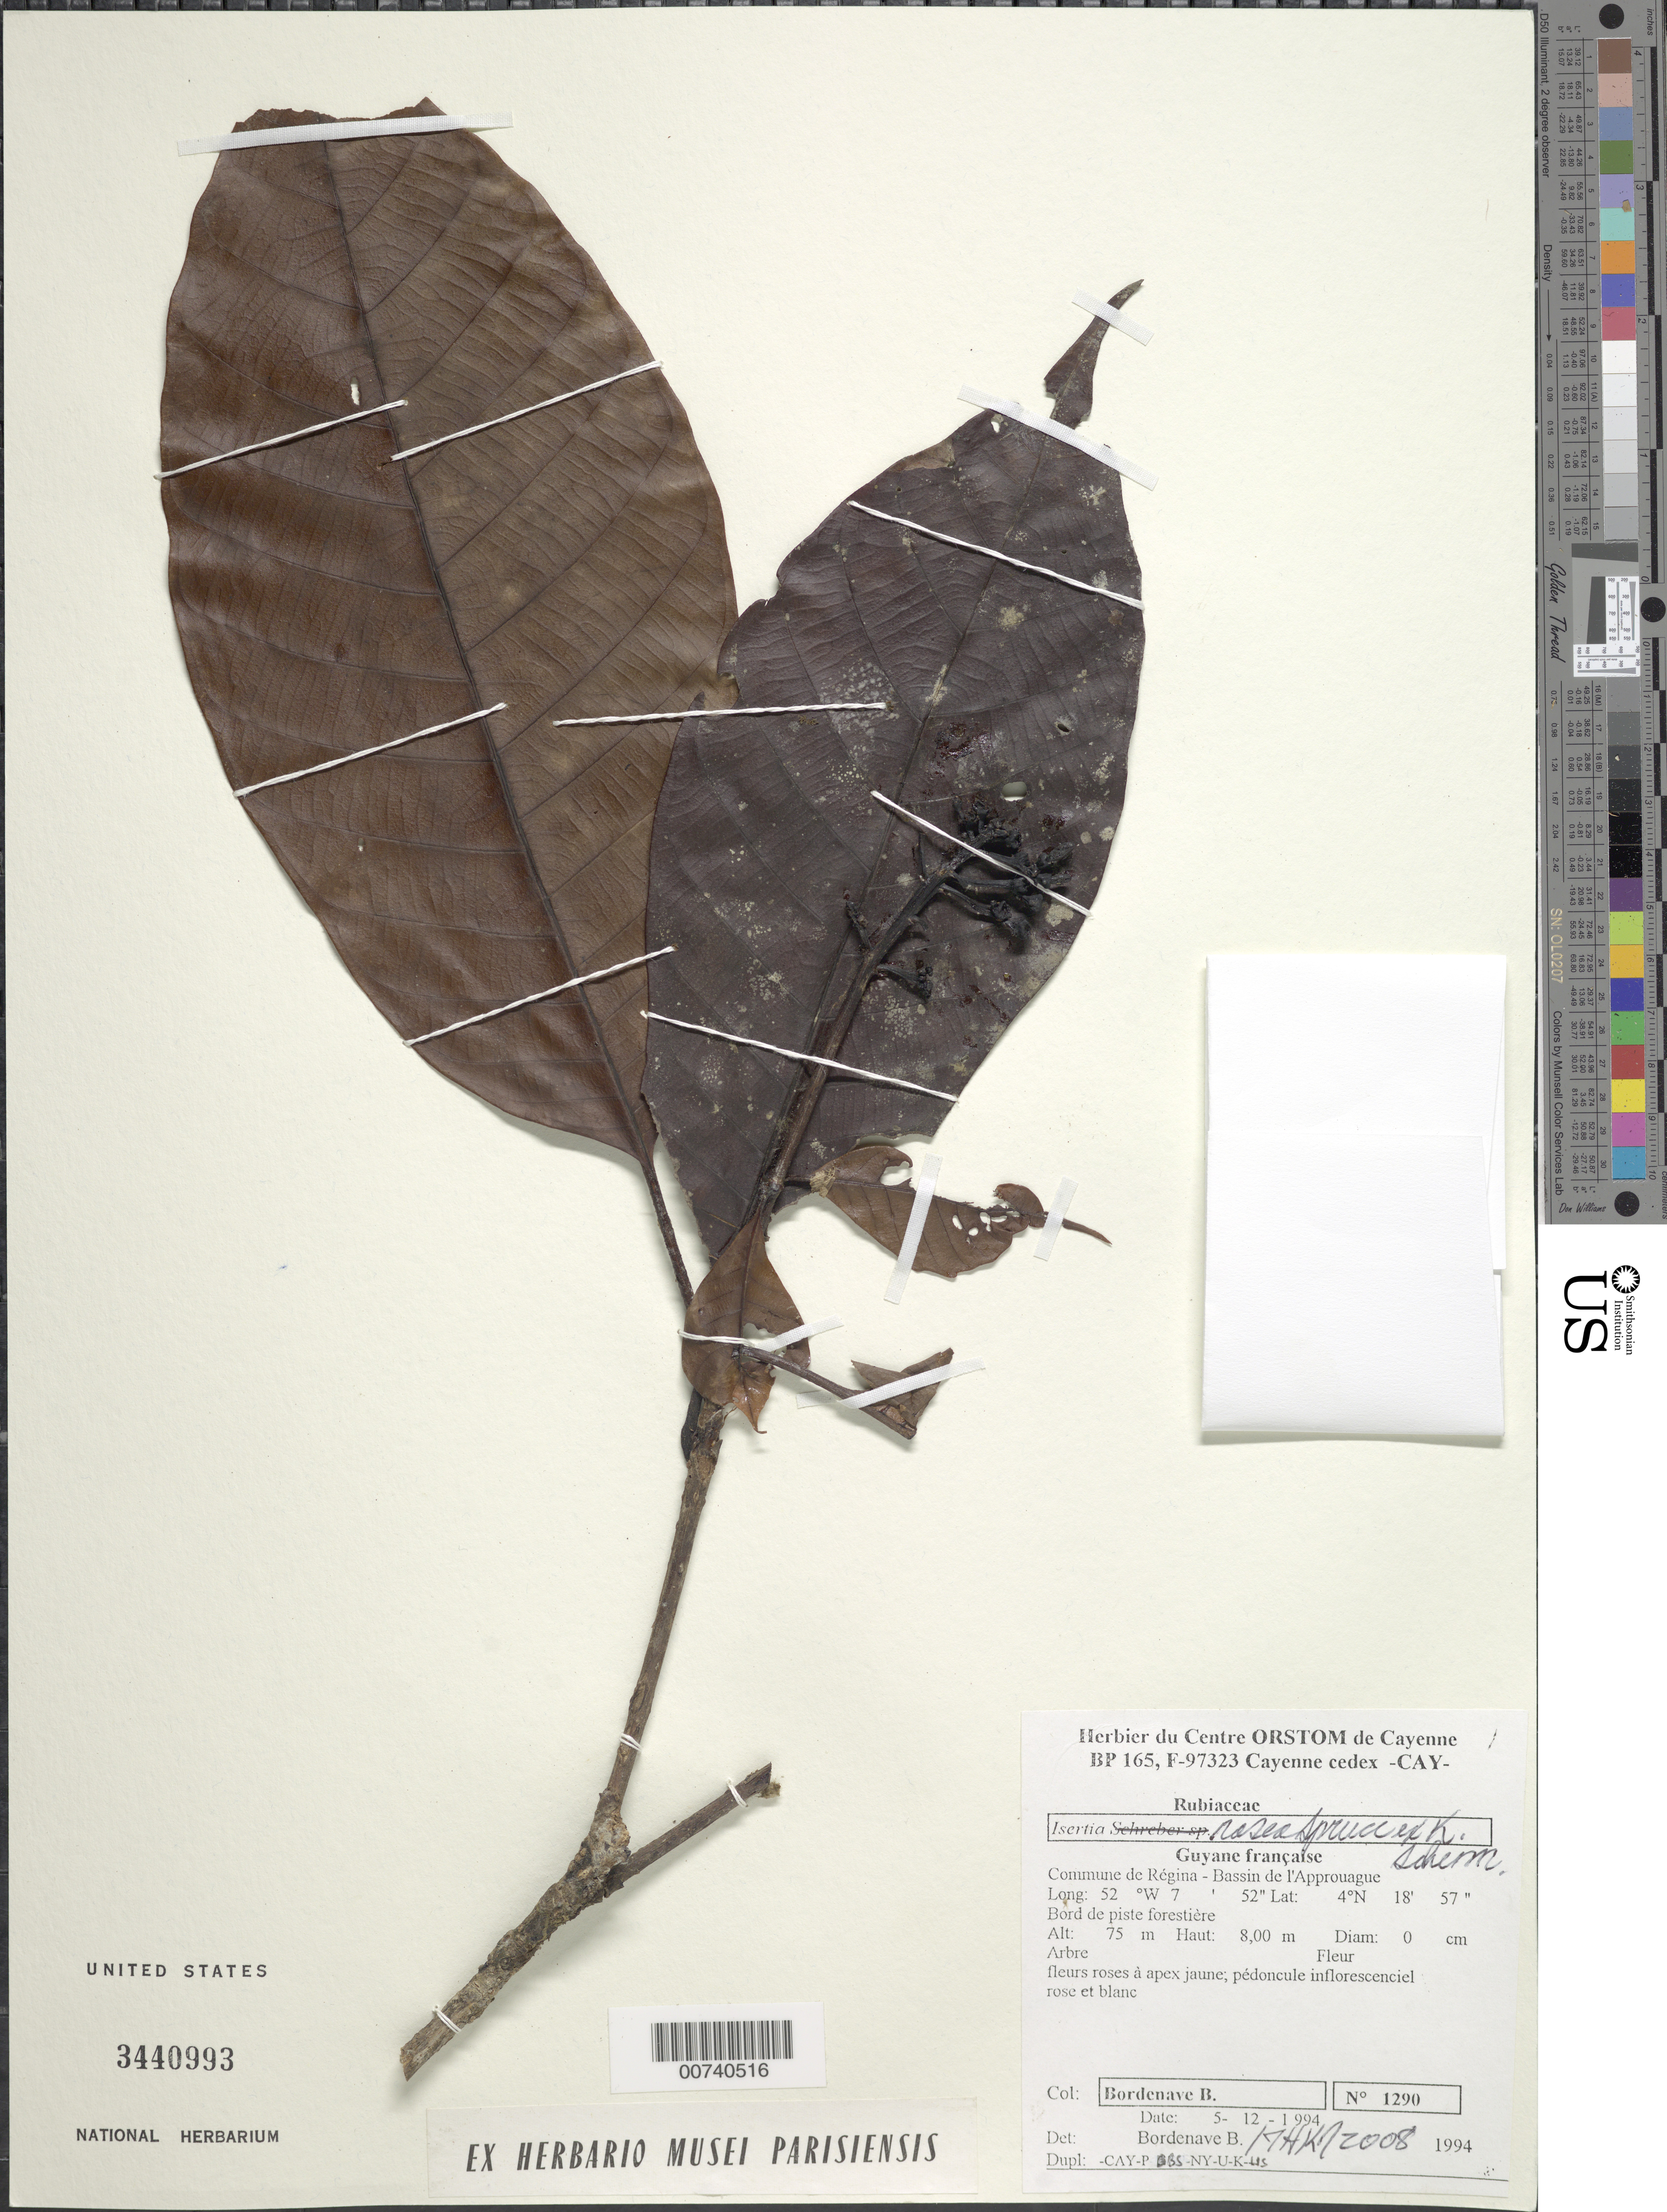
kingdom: Plantae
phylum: Tracheophyta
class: Magnoliopsida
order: Gentianales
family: Rubiaceae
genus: Isertia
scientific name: Isertia rosea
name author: Spruce ex K. Schum.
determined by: Kirkbride, J. H.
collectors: B. Bordenave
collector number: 1290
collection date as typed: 5-Dec-94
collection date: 1994-12-05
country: French Guiana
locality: Commune de Régina, Bassin de l'Approuague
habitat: Forest trail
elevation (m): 75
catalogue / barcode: US 3440993